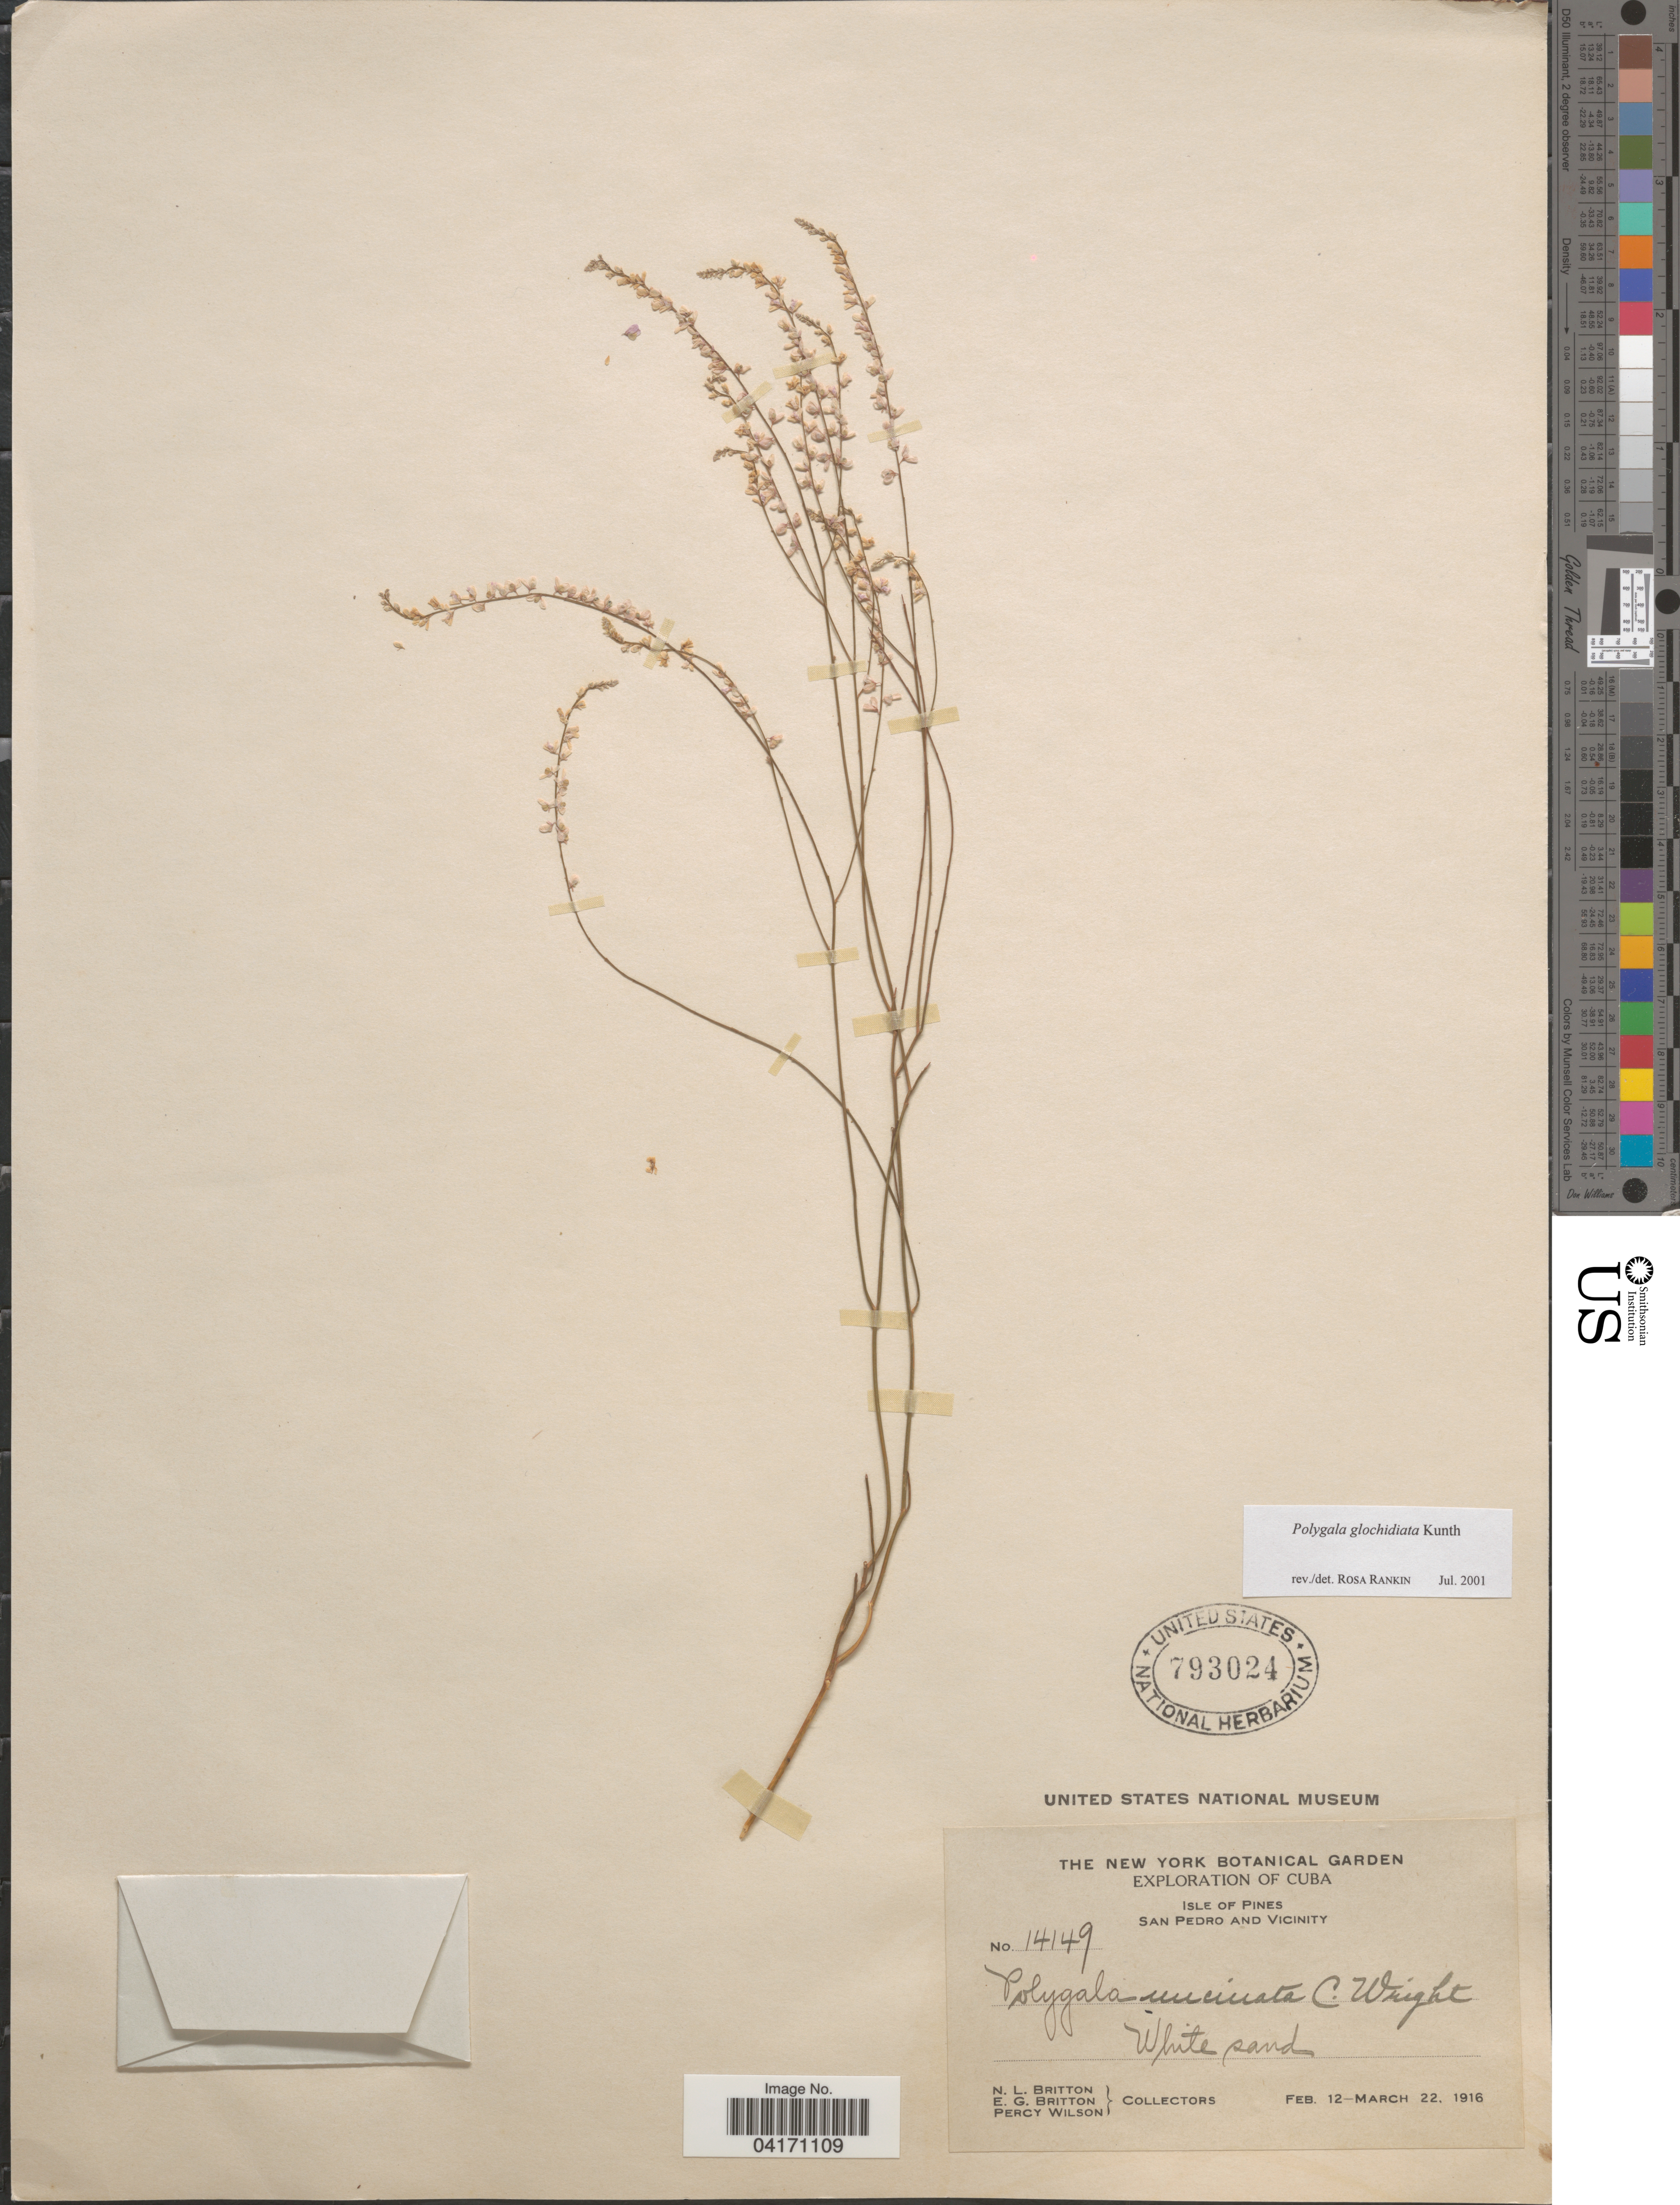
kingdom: Plantae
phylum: Tracheophyta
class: Magnoliopsida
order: Fabales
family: Polygalaceae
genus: Polygala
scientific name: Polygala glochidiata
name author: Kunth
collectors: Mrs. N. L. Britton, E. G. Britton & P. Wilson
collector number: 14149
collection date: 1916-02-12/1916-03-22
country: Cuba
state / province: Isla de la Juventud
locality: Exploration of Cuba. Isle of Pines. San Pedro and vicinity.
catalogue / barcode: US 793024